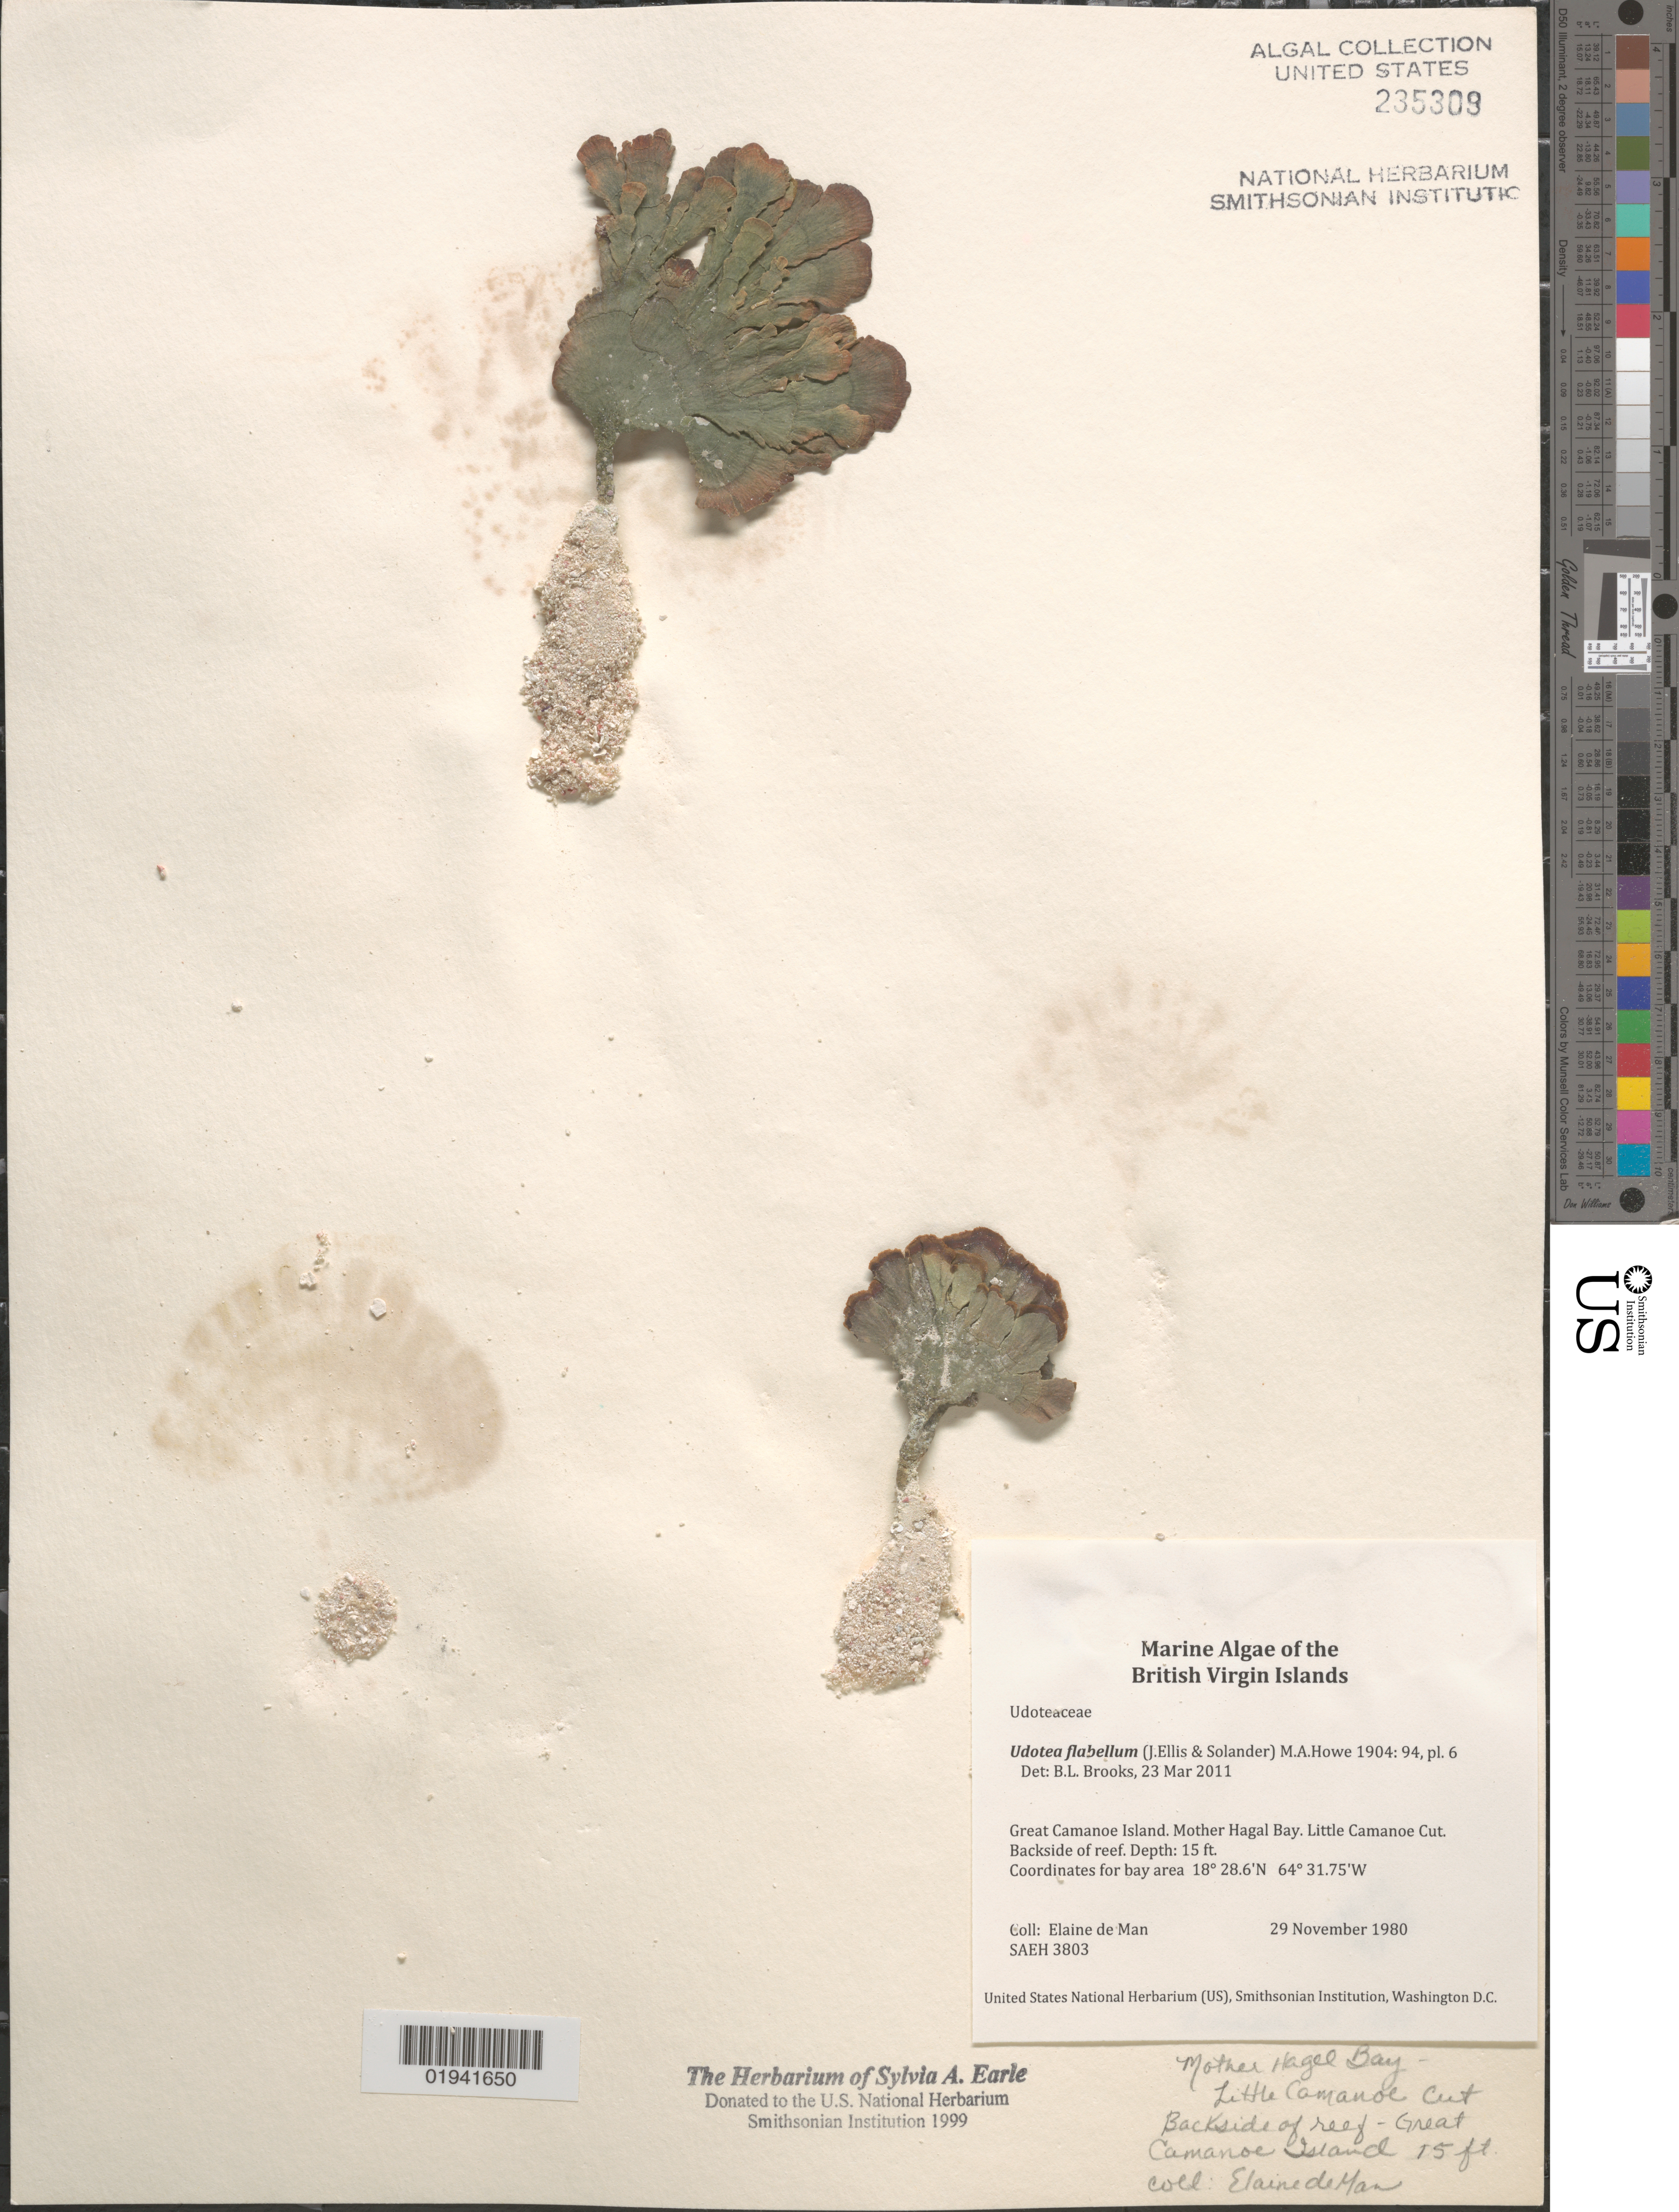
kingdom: Plantae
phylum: Chlorophyta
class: Ulvophyceae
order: Bryopsidales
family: Udoteaceae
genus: Udotea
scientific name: Udotea flabellum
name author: (J. Ellis & Sol.) M. Howe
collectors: E. de Man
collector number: SAEH3803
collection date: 1980-11-29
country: British Virgin Islands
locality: Great Camanoe Island. Mother Hagal Bay. Little Camanoe Cut. Backside of reef.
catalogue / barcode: US 235309